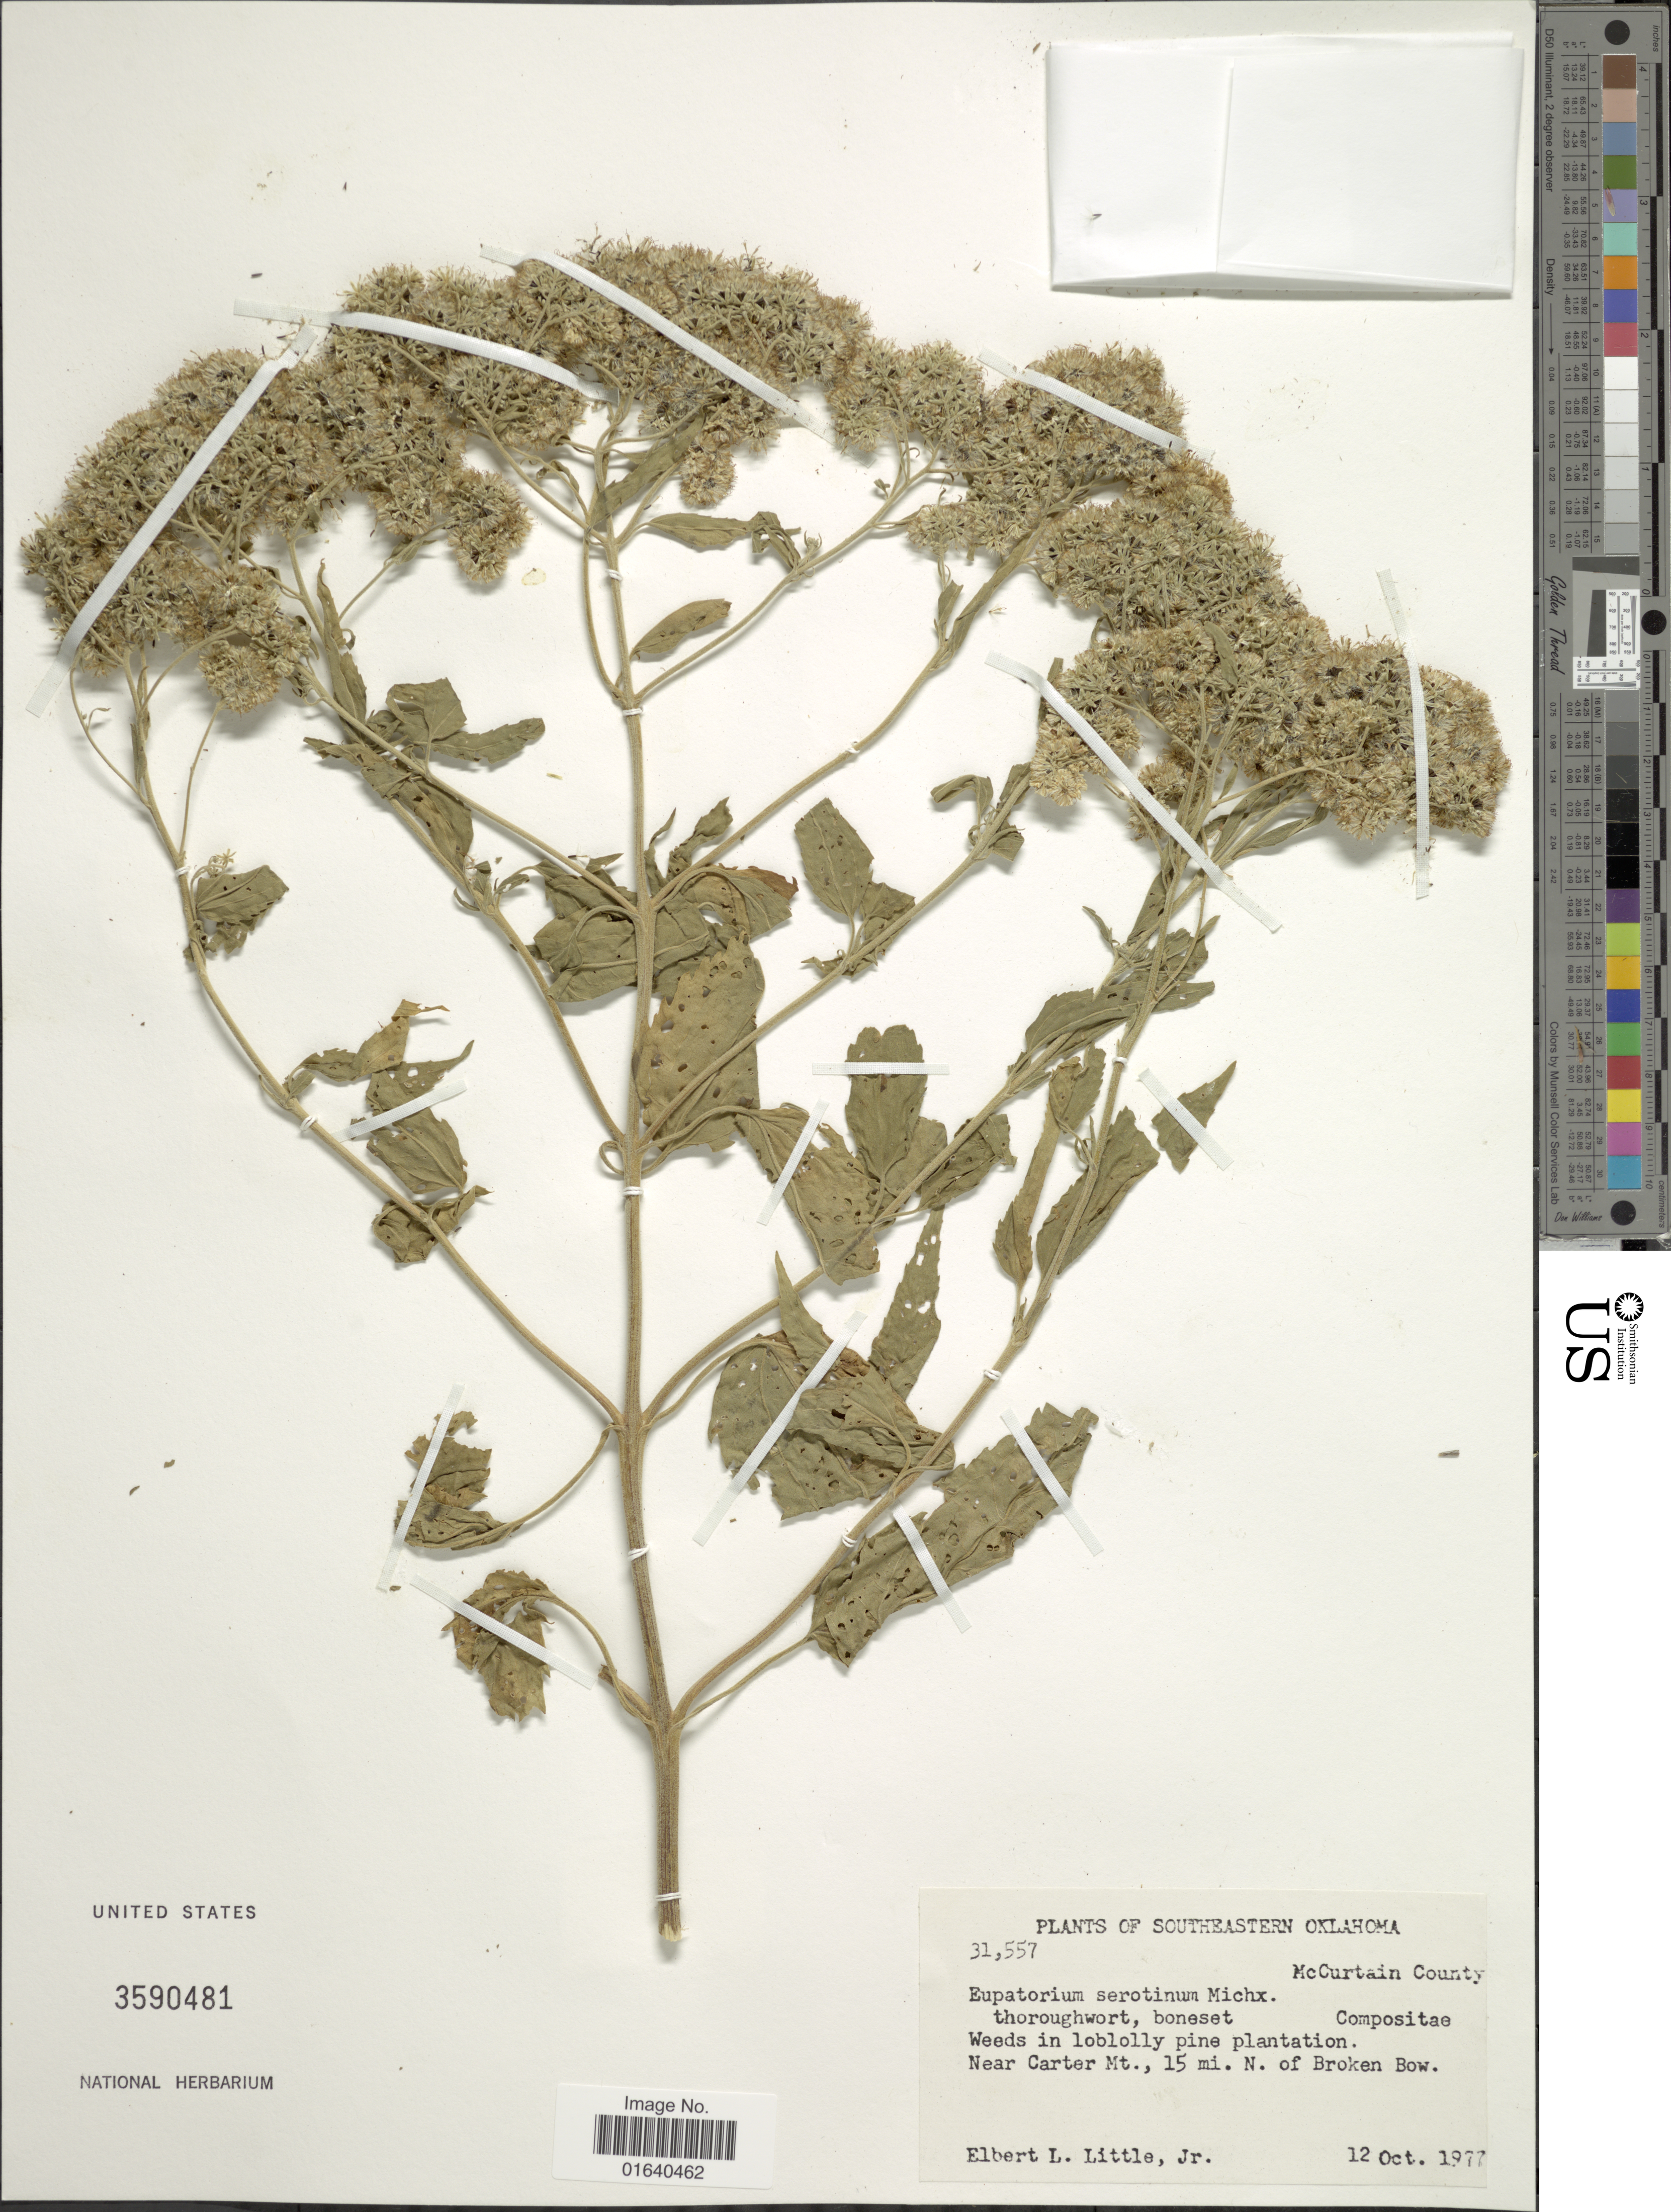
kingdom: Plantae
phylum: Tracheophyta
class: Magnoliopsida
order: Asterales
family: Asteraceae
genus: Eupatorium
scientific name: Eupatorium sessilifolium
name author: L.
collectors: E. L. Little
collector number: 31557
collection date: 1977-10-12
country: United States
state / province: Oklahoma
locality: Southeastern Oklahoma, Near Carter Mt., 15 mi. N. of Broken Bow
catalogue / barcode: US 3590481